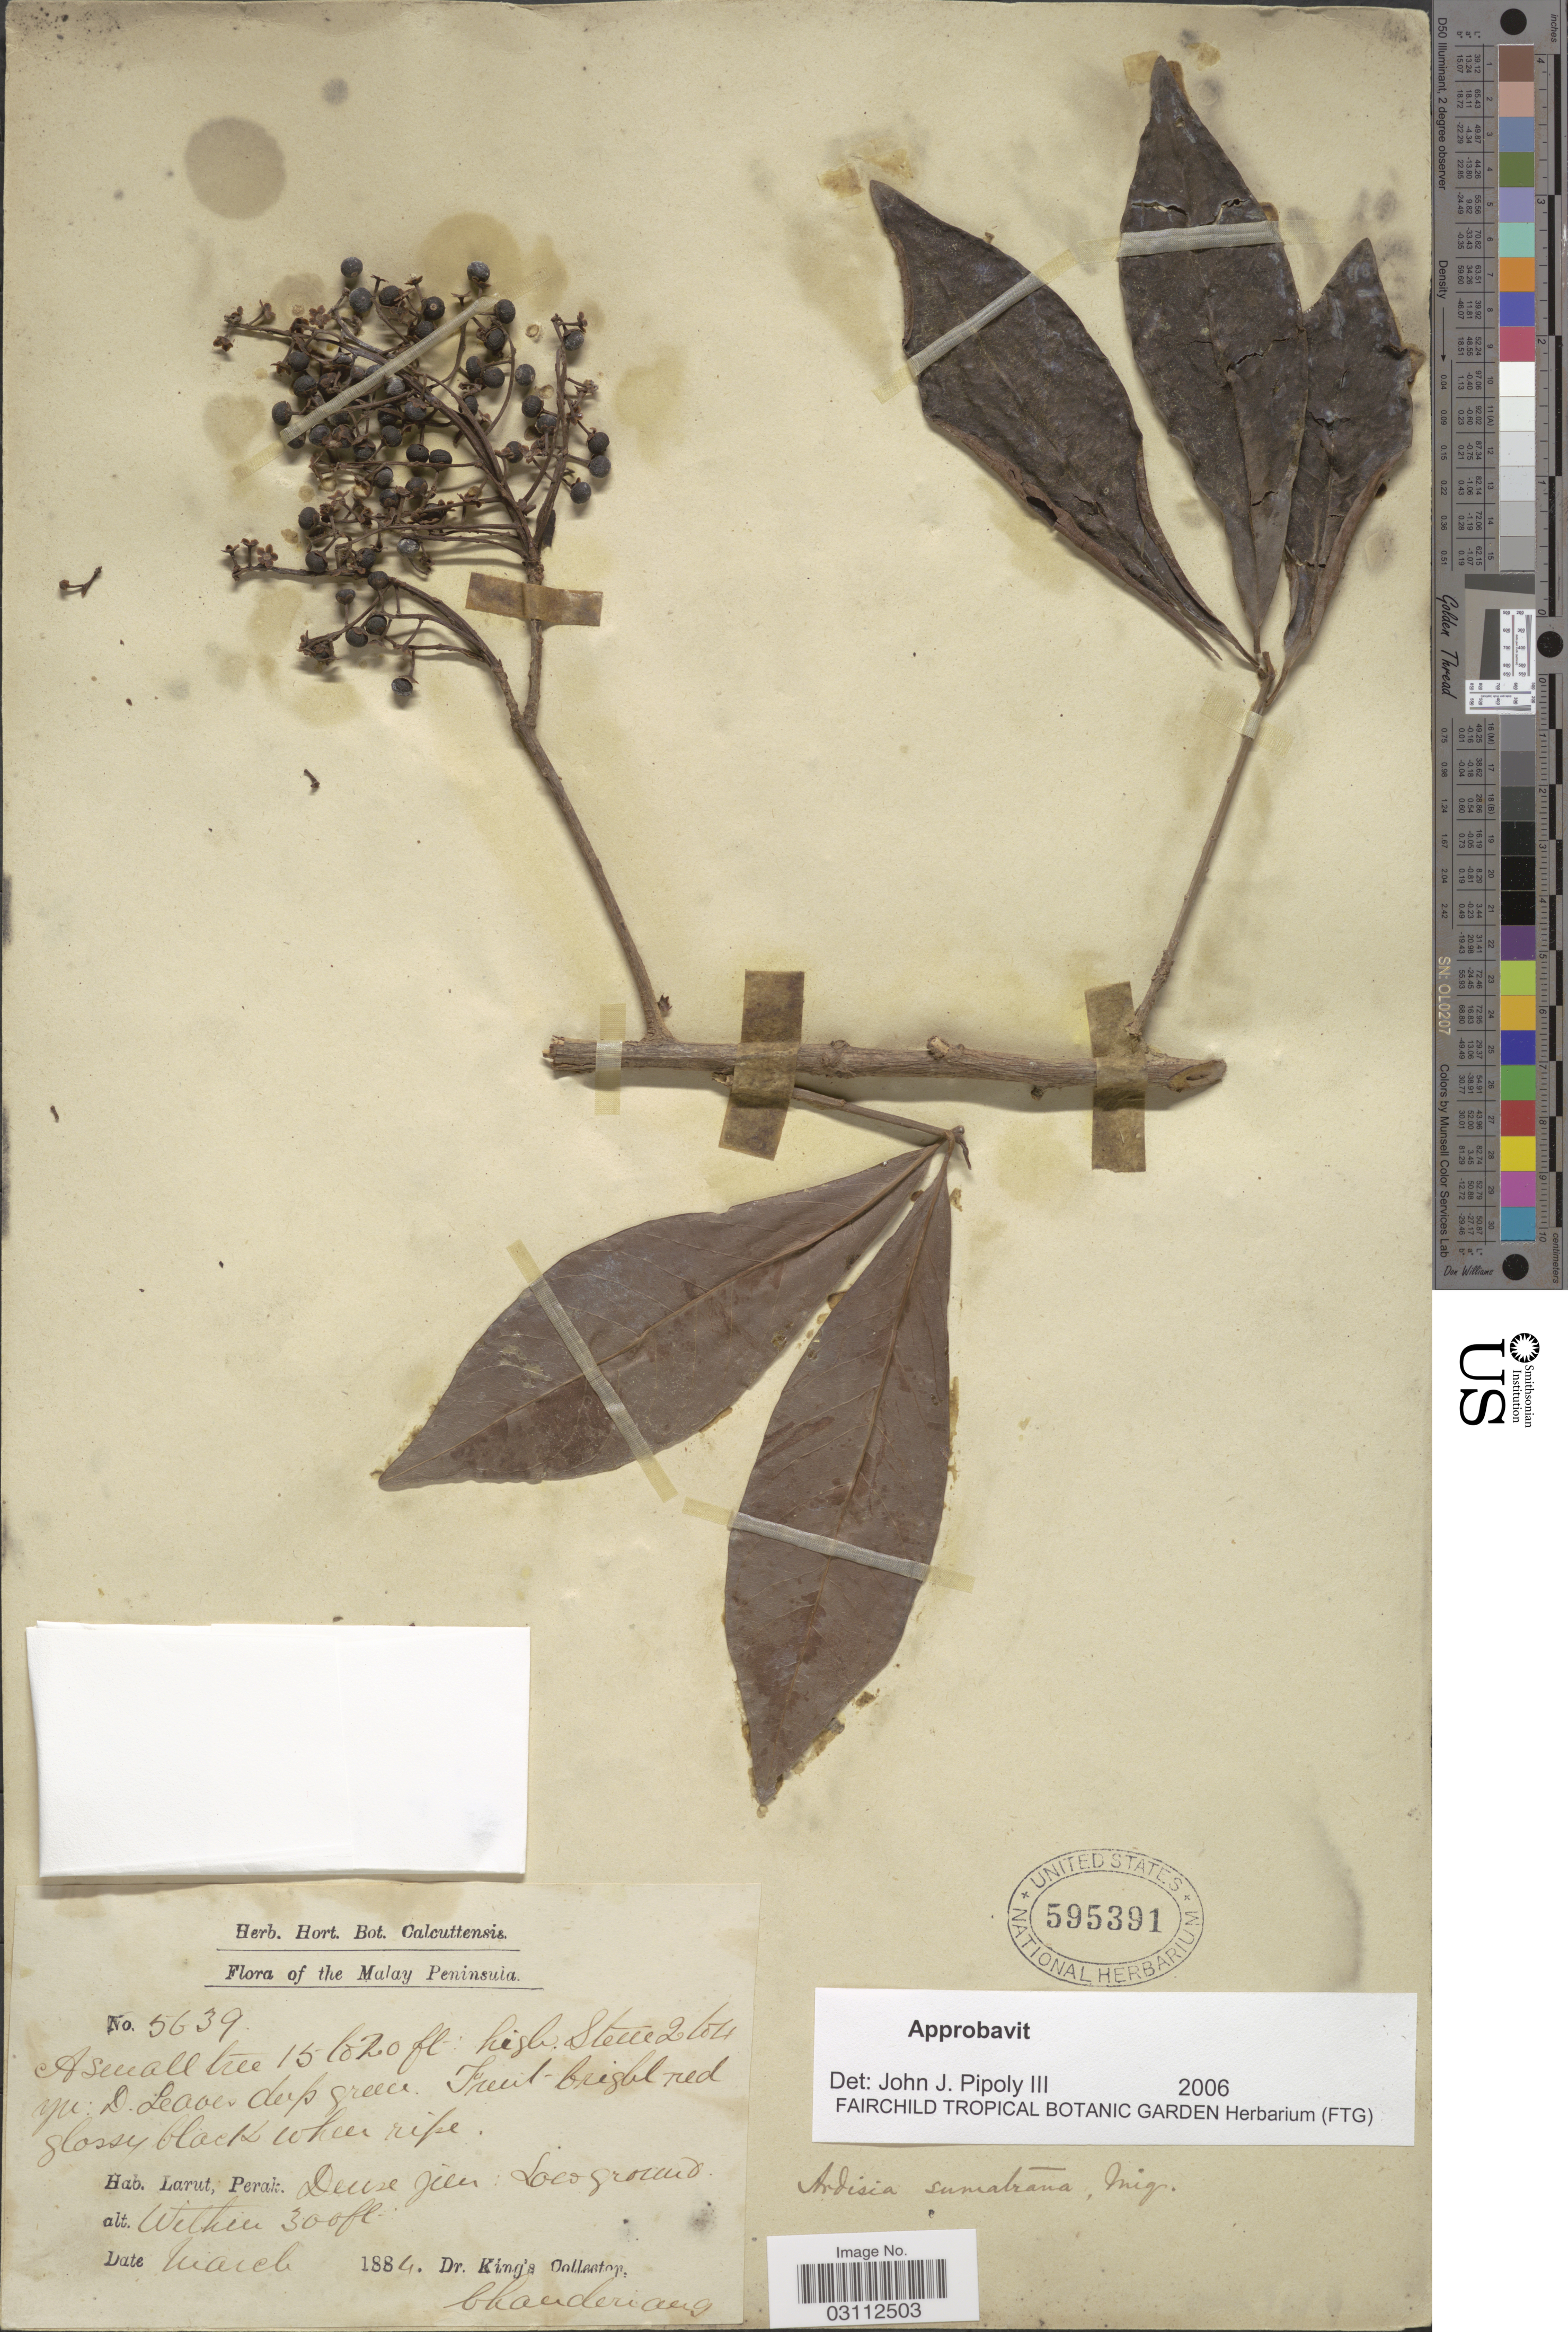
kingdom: Plantae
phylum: Tracheophyta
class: Magnoliopsida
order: Ericales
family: Primulaceae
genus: Ardisia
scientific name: Ardisia sumatrana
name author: Miq.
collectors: Dr. King's collector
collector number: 5639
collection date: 1884-03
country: Malaysia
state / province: Perak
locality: Larut, Perak. Dense jun. Loco ground.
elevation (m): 91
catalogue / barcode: US 595391